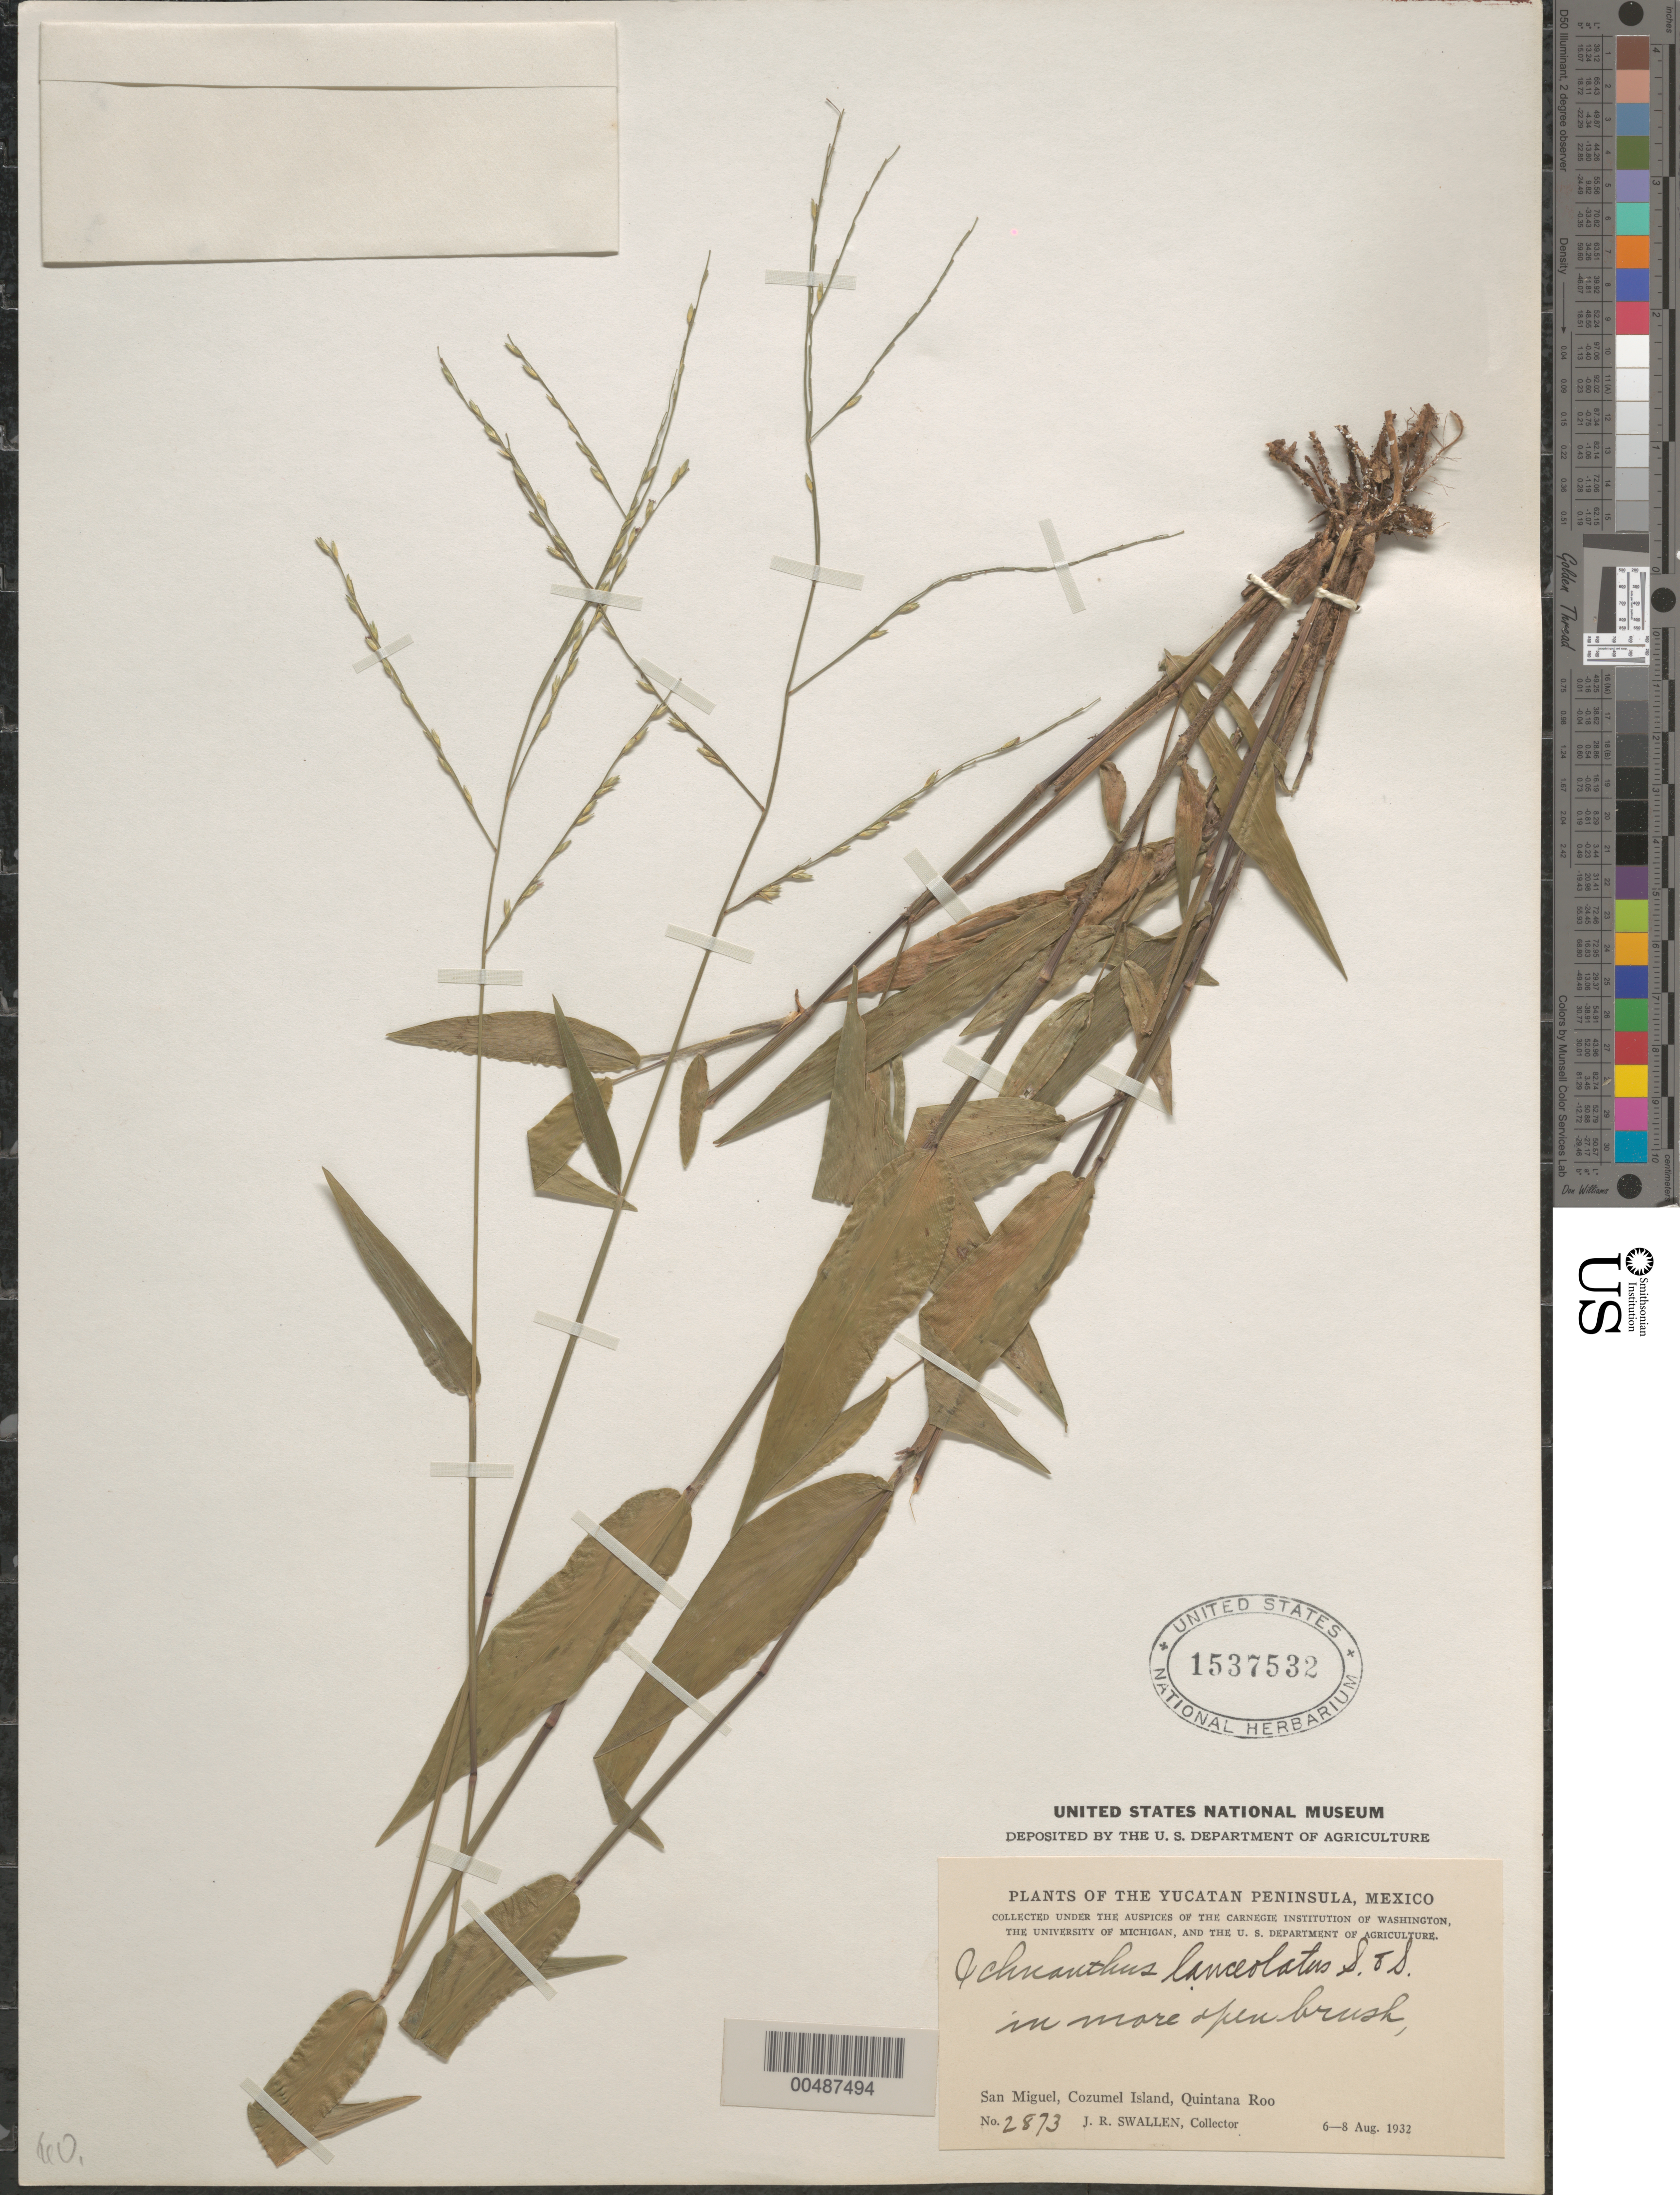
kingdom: Plantae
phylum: Tracheophyta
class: Liliopsida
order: Poales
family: Poaceae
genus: Ichnanthus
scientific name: Ichnanthus lanceolatus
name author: Scribn. & J.G. Sm.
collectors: J. R. Swallen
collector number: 2873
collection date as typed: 6 Aug 1932 to 8 Aug 1932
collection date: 1932-08-06/1932-08-08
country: Mexico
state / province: Quintana Roo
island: Cozumel Island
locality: Yucatan Peninsula, San Miguel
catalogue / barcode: US 1537532